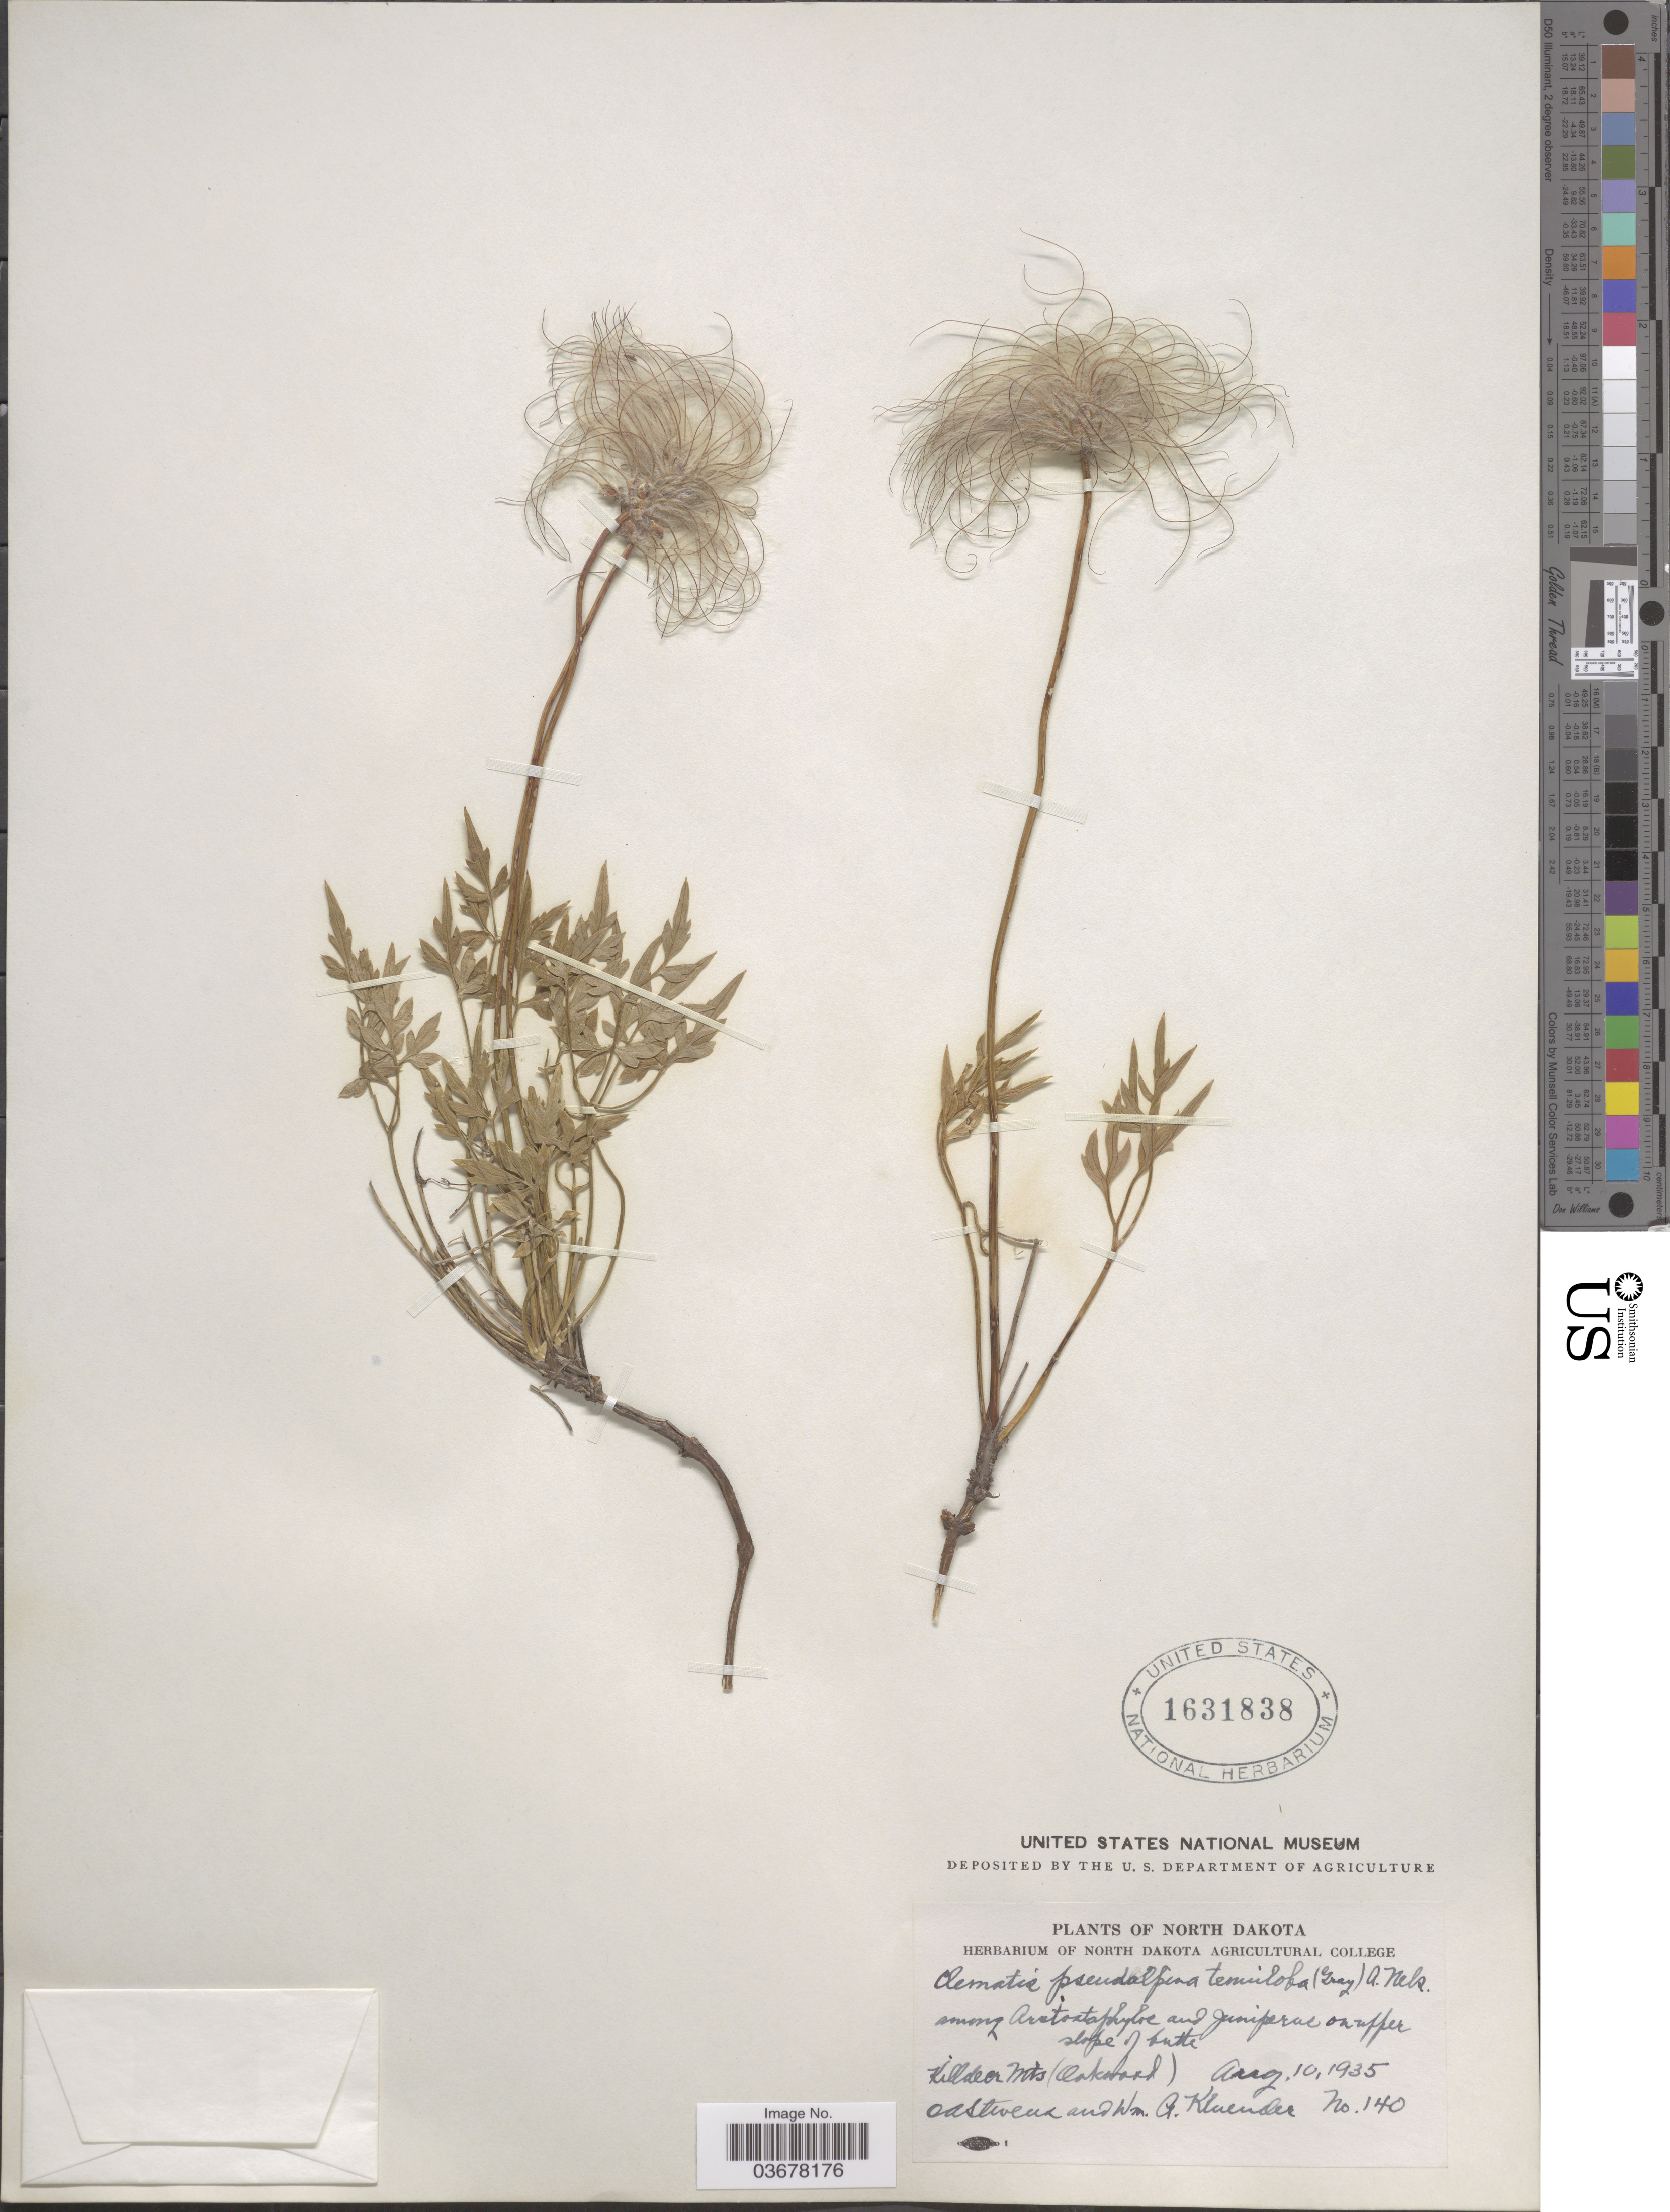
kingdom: Plantae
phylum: Tracheophyta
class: Magnoliopsida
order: Ranunculales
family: Ranunculaceae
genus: Clematis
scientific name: Clematis columbiana var. tenuiloba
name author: (A. Gray) J.S. Pringle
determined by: Strong, M. T., (US), Smithsonian Institution - National Museum of Natural History (UNITED STATES)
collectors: O. A. Stevens & W. Kluender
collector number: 140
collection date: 1935-08-10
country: United States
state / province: North Dakota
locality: On upper slope of butte. Killdeer Mts (Oakwood).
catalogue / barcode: US 1631838